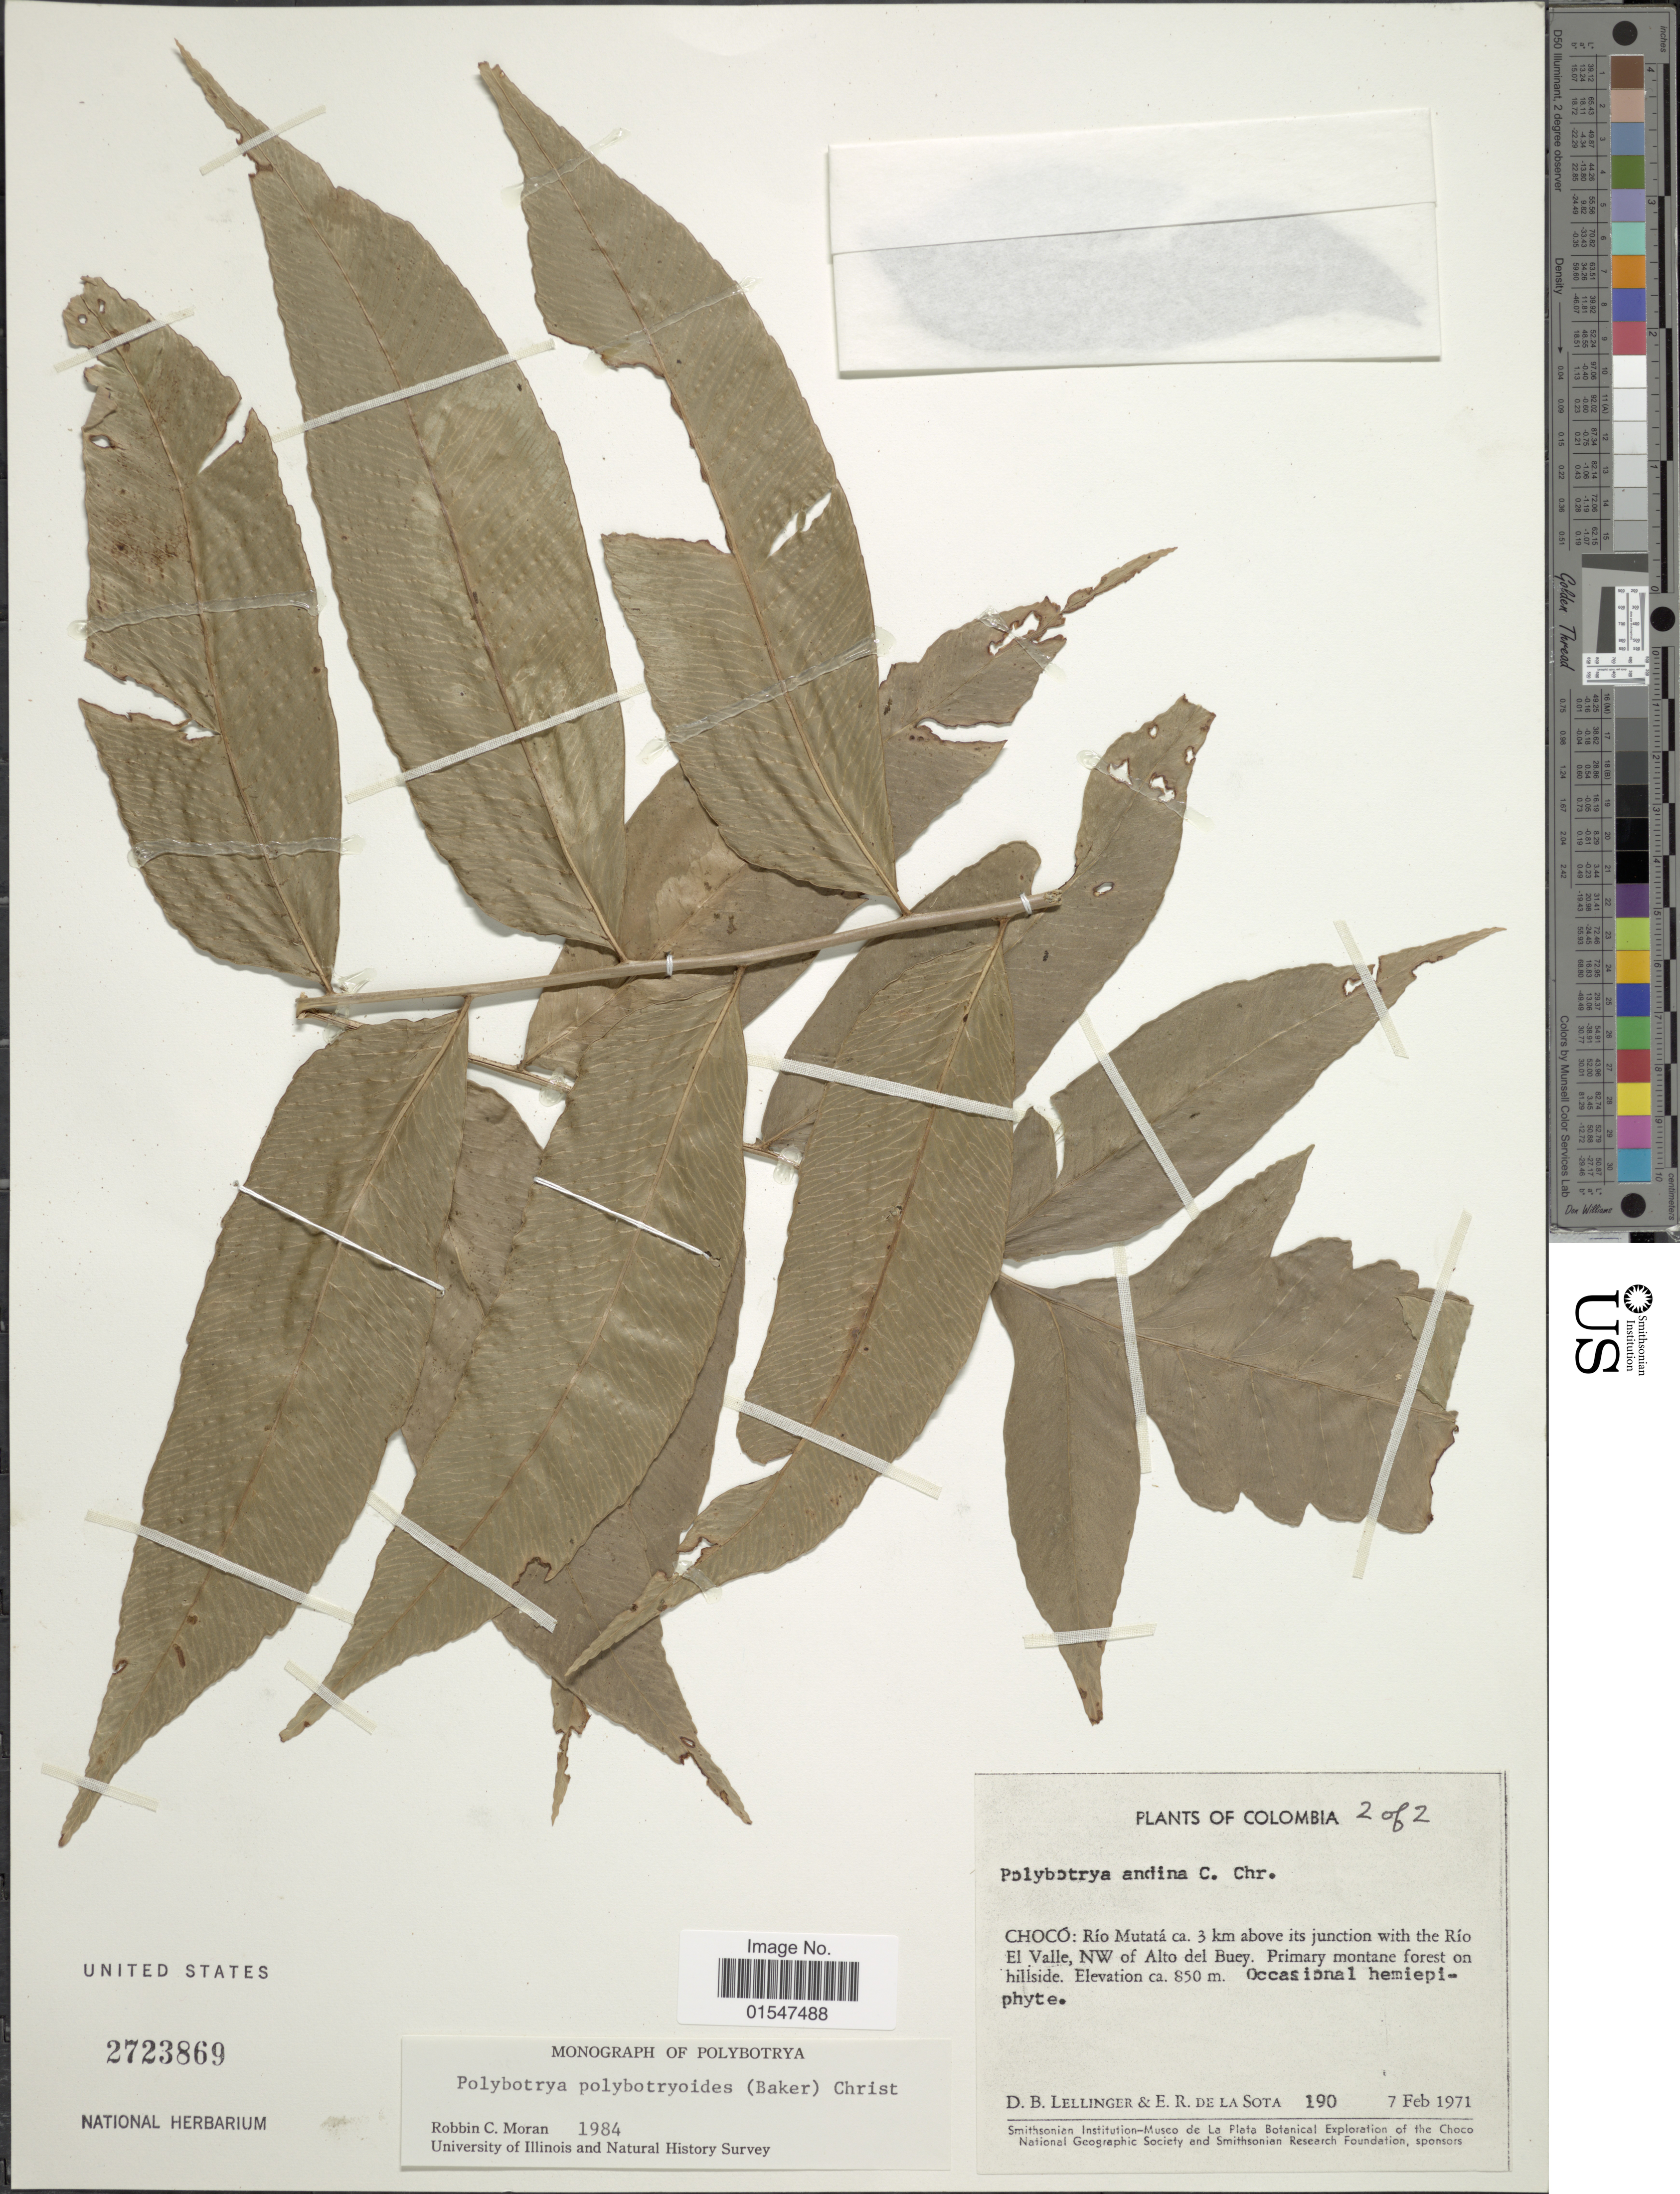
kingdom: Plantae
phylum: Tracheophyta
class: Polypodiopsida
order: Polypodiales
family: Dryopteridaceae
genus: Polybotrya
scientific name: Polybotrya polybotryoides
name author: (Baker) Christ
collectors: D. B. Lellinger & E. R. de la Sota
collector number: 190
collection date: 1971-02-07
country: Colombia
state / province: Chocó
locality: Colombia, Río Mutatá ca. 3 km above its junction with the Río El Valle, NW of Alto del Buey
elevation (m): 850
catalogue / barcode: US 2723869